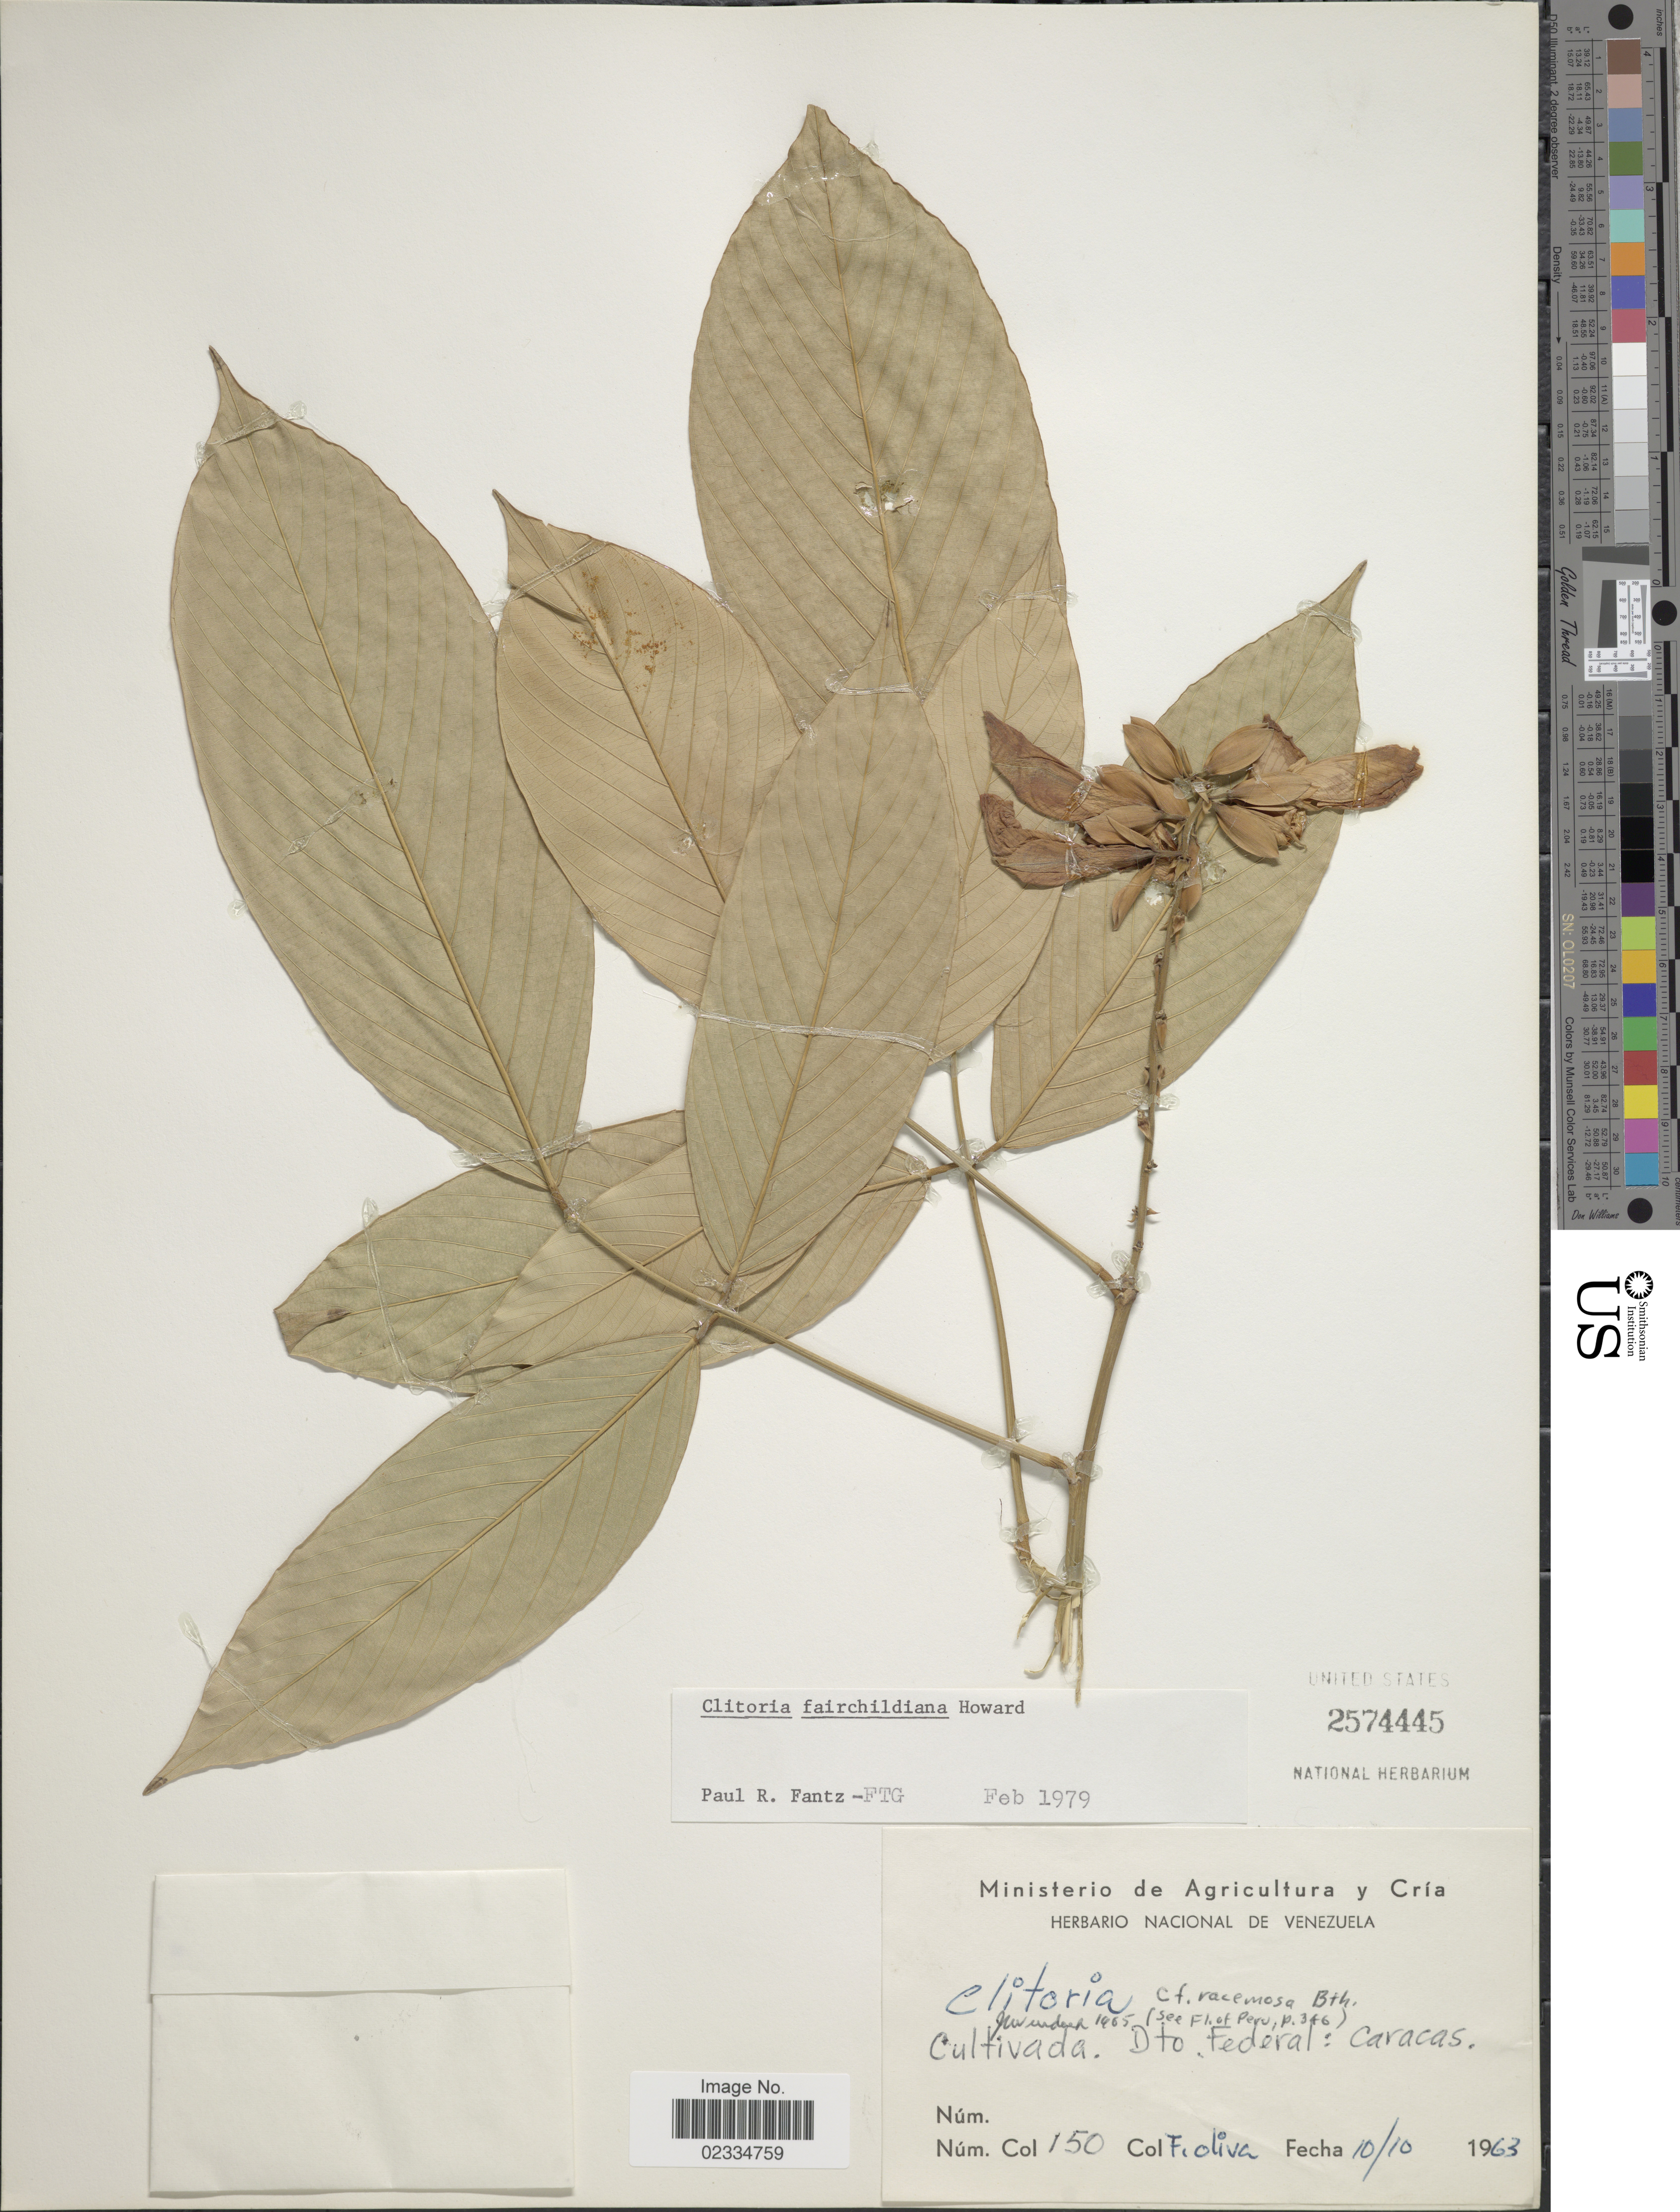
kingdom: Plantae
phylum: Tracheophyta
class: Magnoliopsida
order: Fabales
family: Fabaceae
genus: Clitoria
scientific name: Clitoria fairchildiana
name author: R.A. Howard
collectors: F. Oliva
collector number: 150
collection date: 1963-10-10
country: Venezuela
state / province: Distrito Federal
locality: Dto. Federal, Caracas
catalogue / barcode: US 2574445